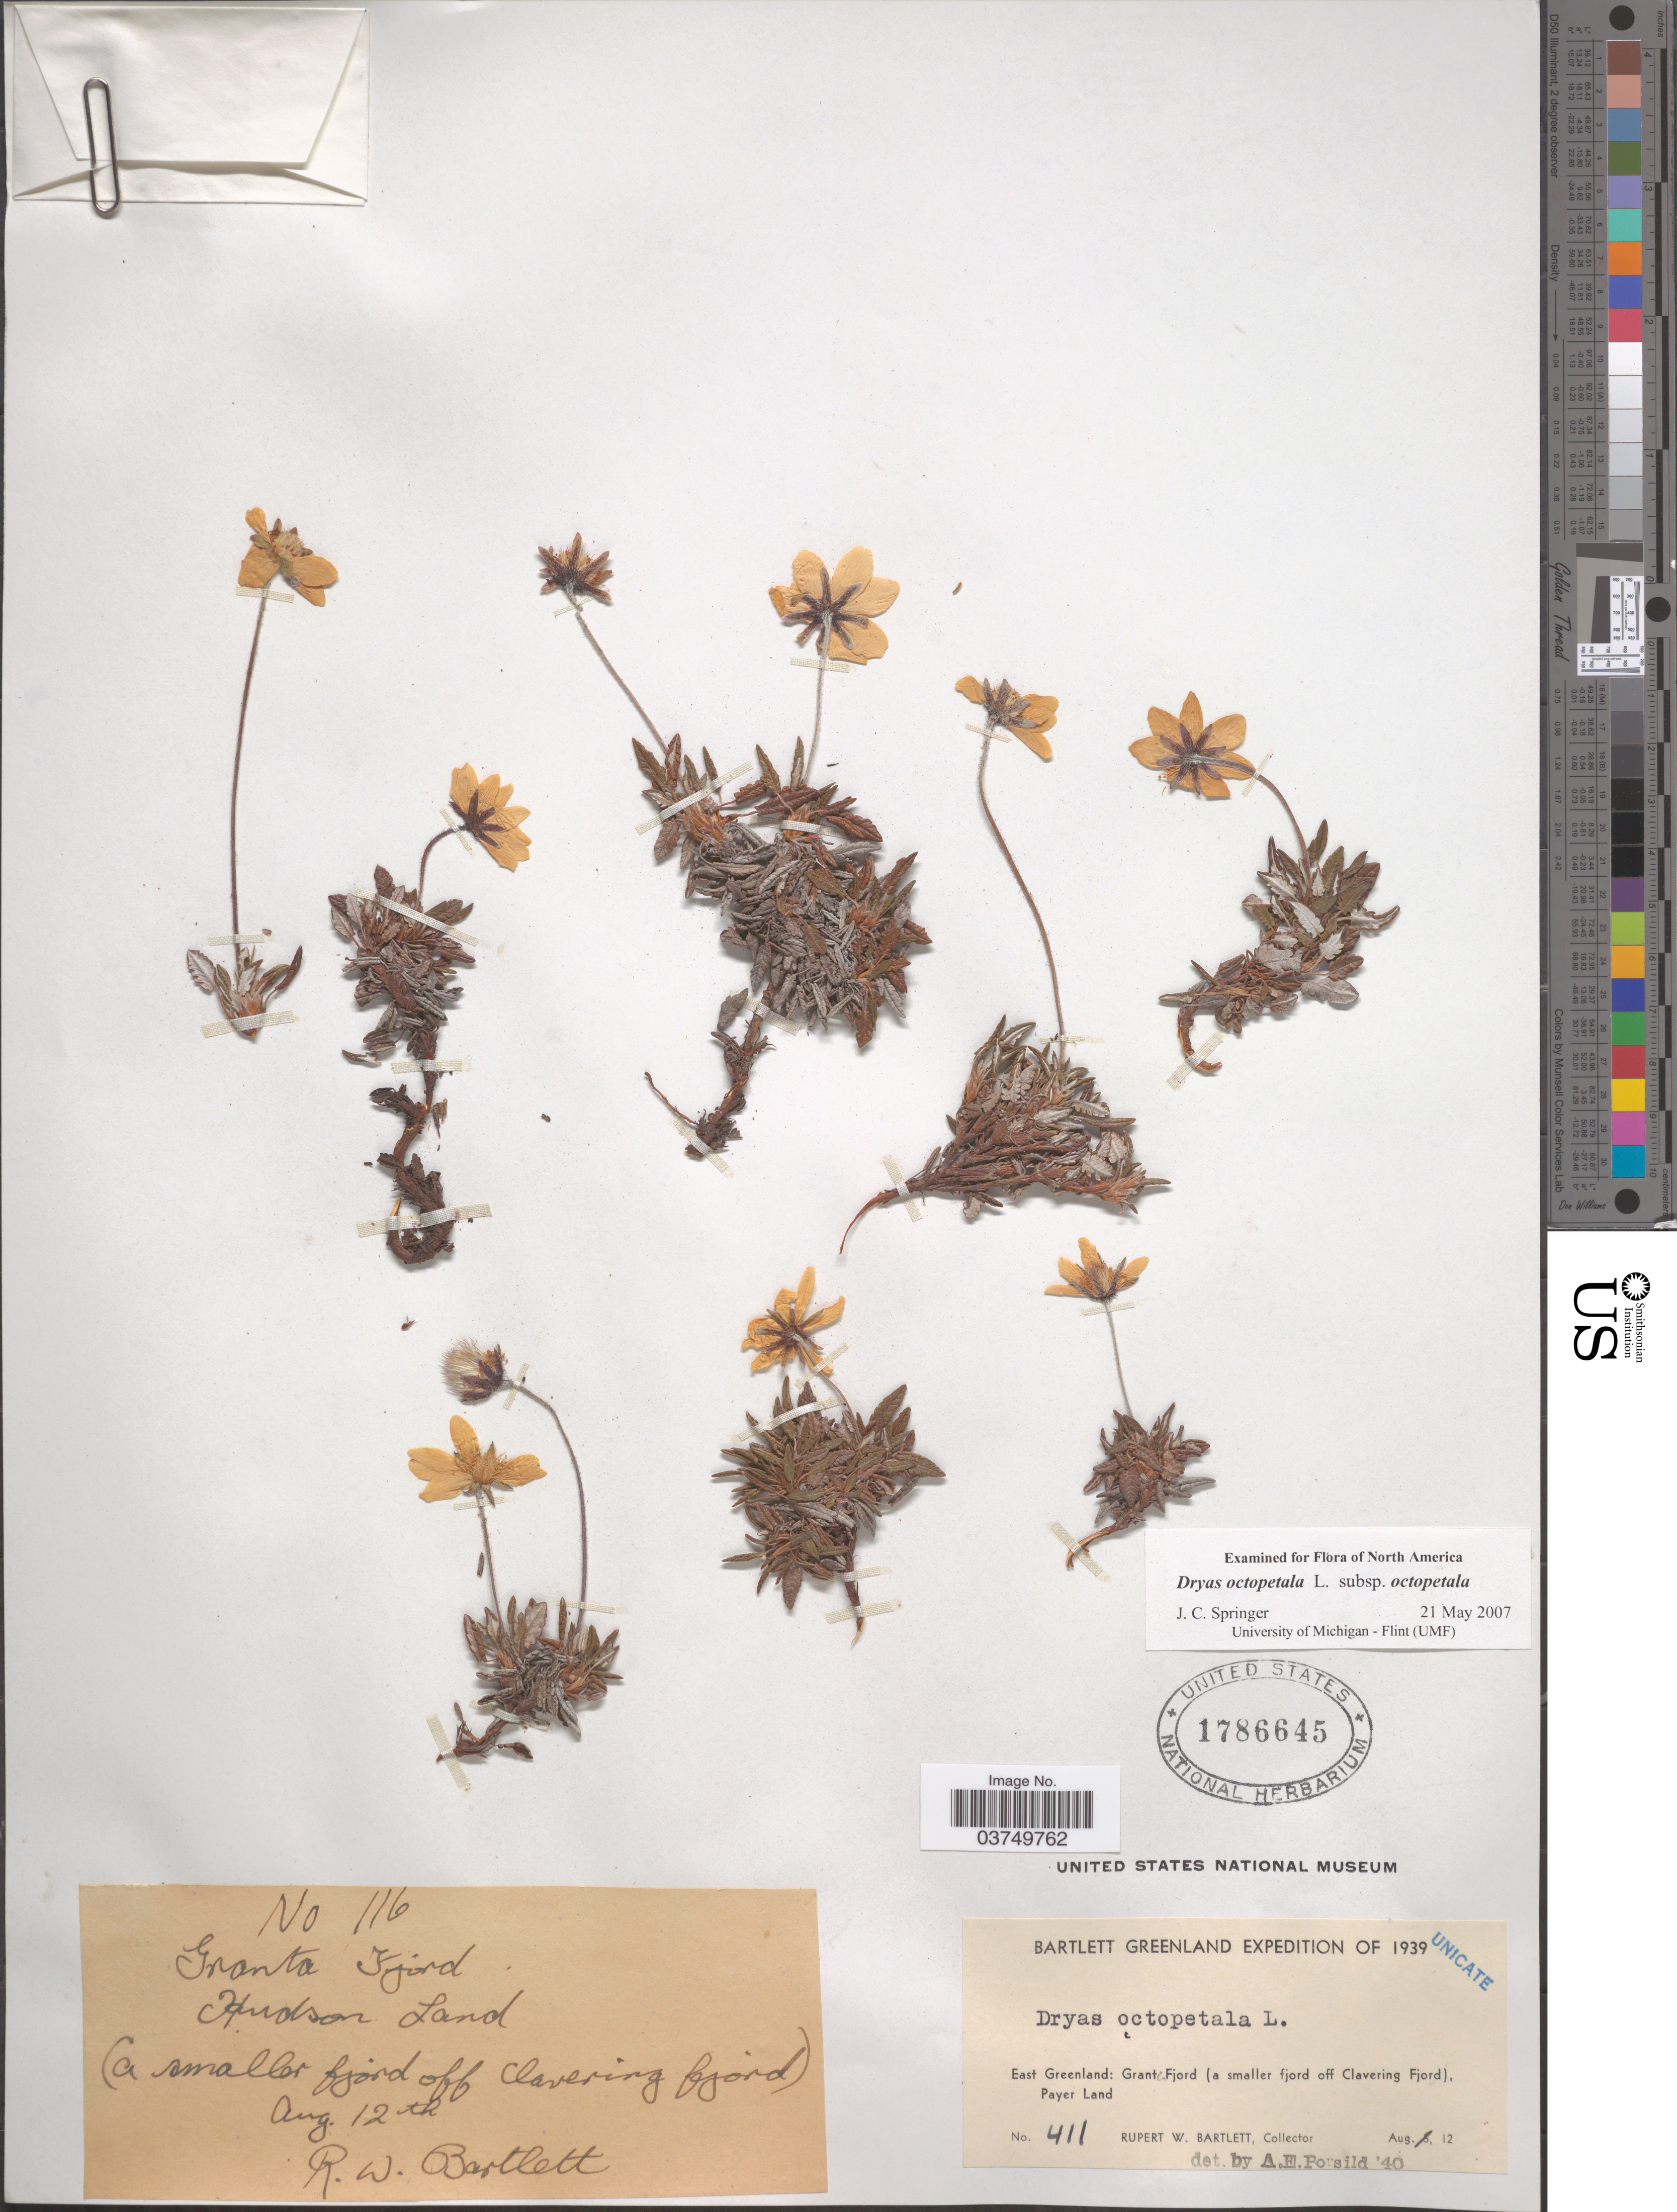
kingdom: Plantae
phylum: Tracheophyta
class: Magnoliopsida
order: Rosales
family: Rosaceae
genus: Dryas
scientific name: Dryas octopetala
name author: L.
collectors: R. W. Bartlett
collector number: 116/411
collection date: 1939-08-12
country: Greenland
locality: East Greenland: Granta Fjord (a smaller fjord of Clavering Fjord), Payer Land. Hudson Land.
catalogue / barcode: US 1786645